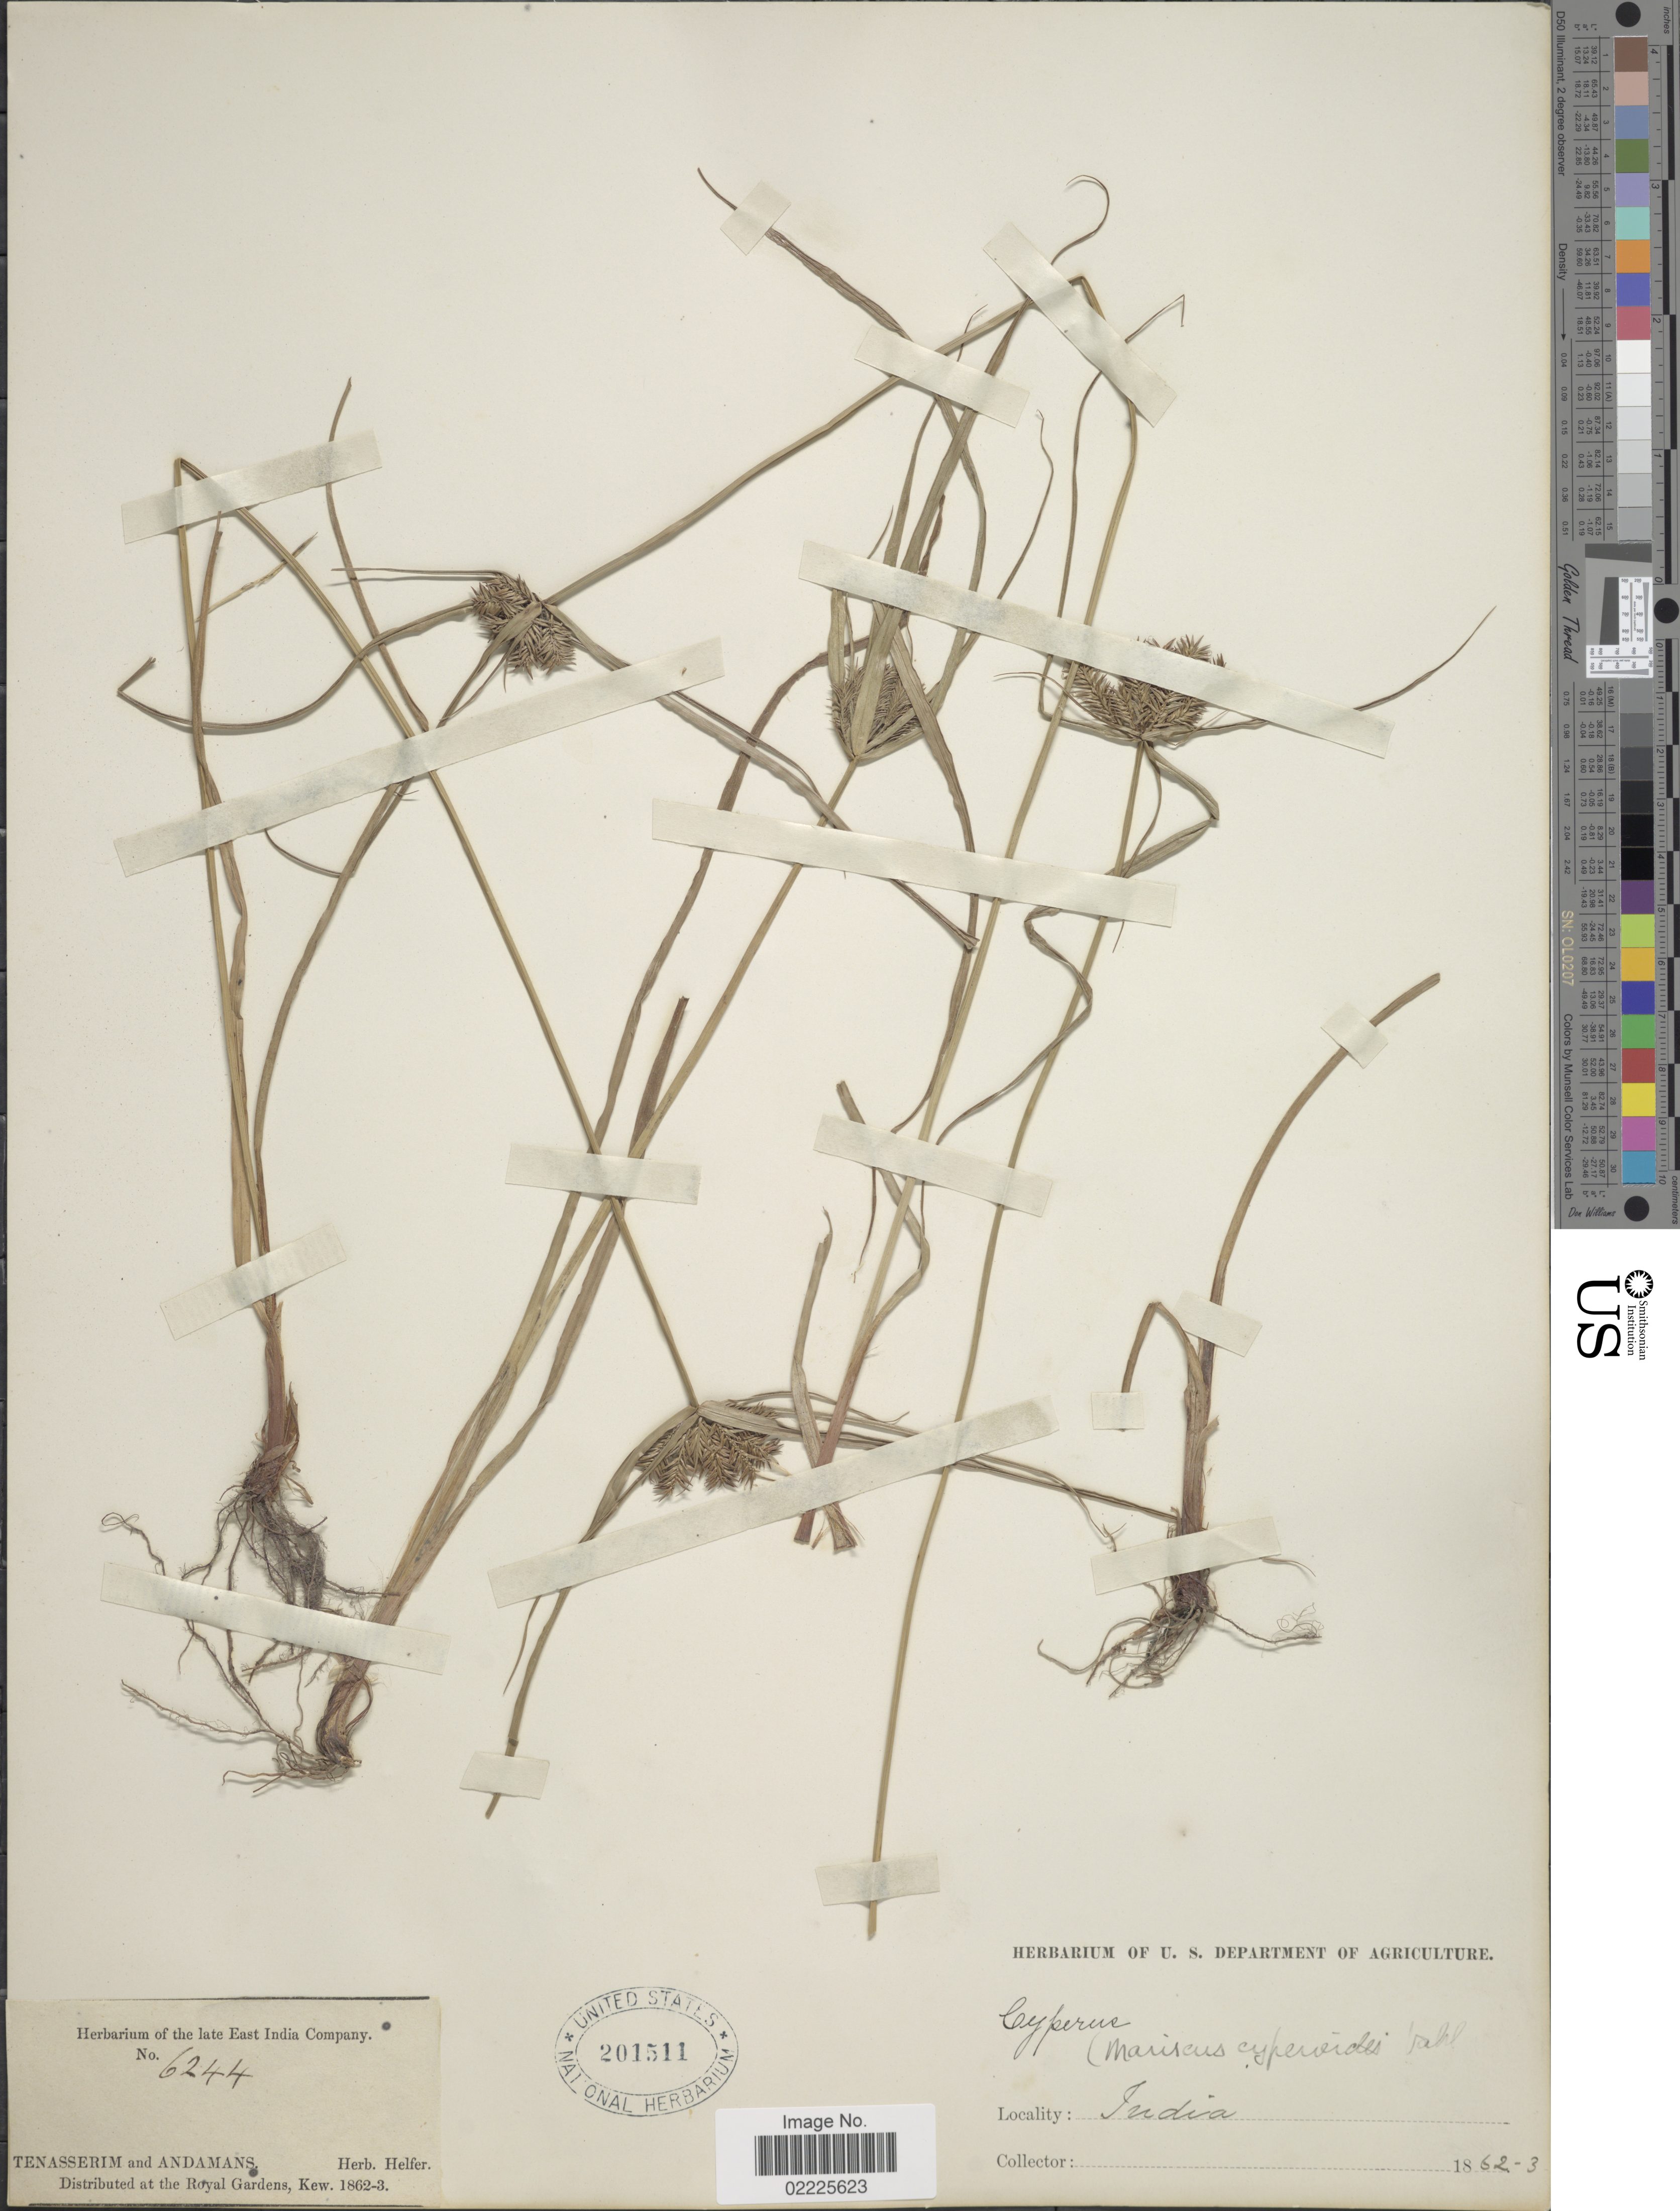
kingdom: Plantae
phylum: Tracheophyta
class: Liliopsida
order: Poales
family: Cyperaceae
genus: Cyperus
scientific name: Cyperus cyperinus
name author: (Retz.) Valck. Sur.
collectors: Ex herb. Helfer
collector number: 6244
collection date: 1862/1863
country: India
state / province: Andaman and Nicobar Islands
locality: Tenasserim and Andamans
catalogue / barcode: US 201511